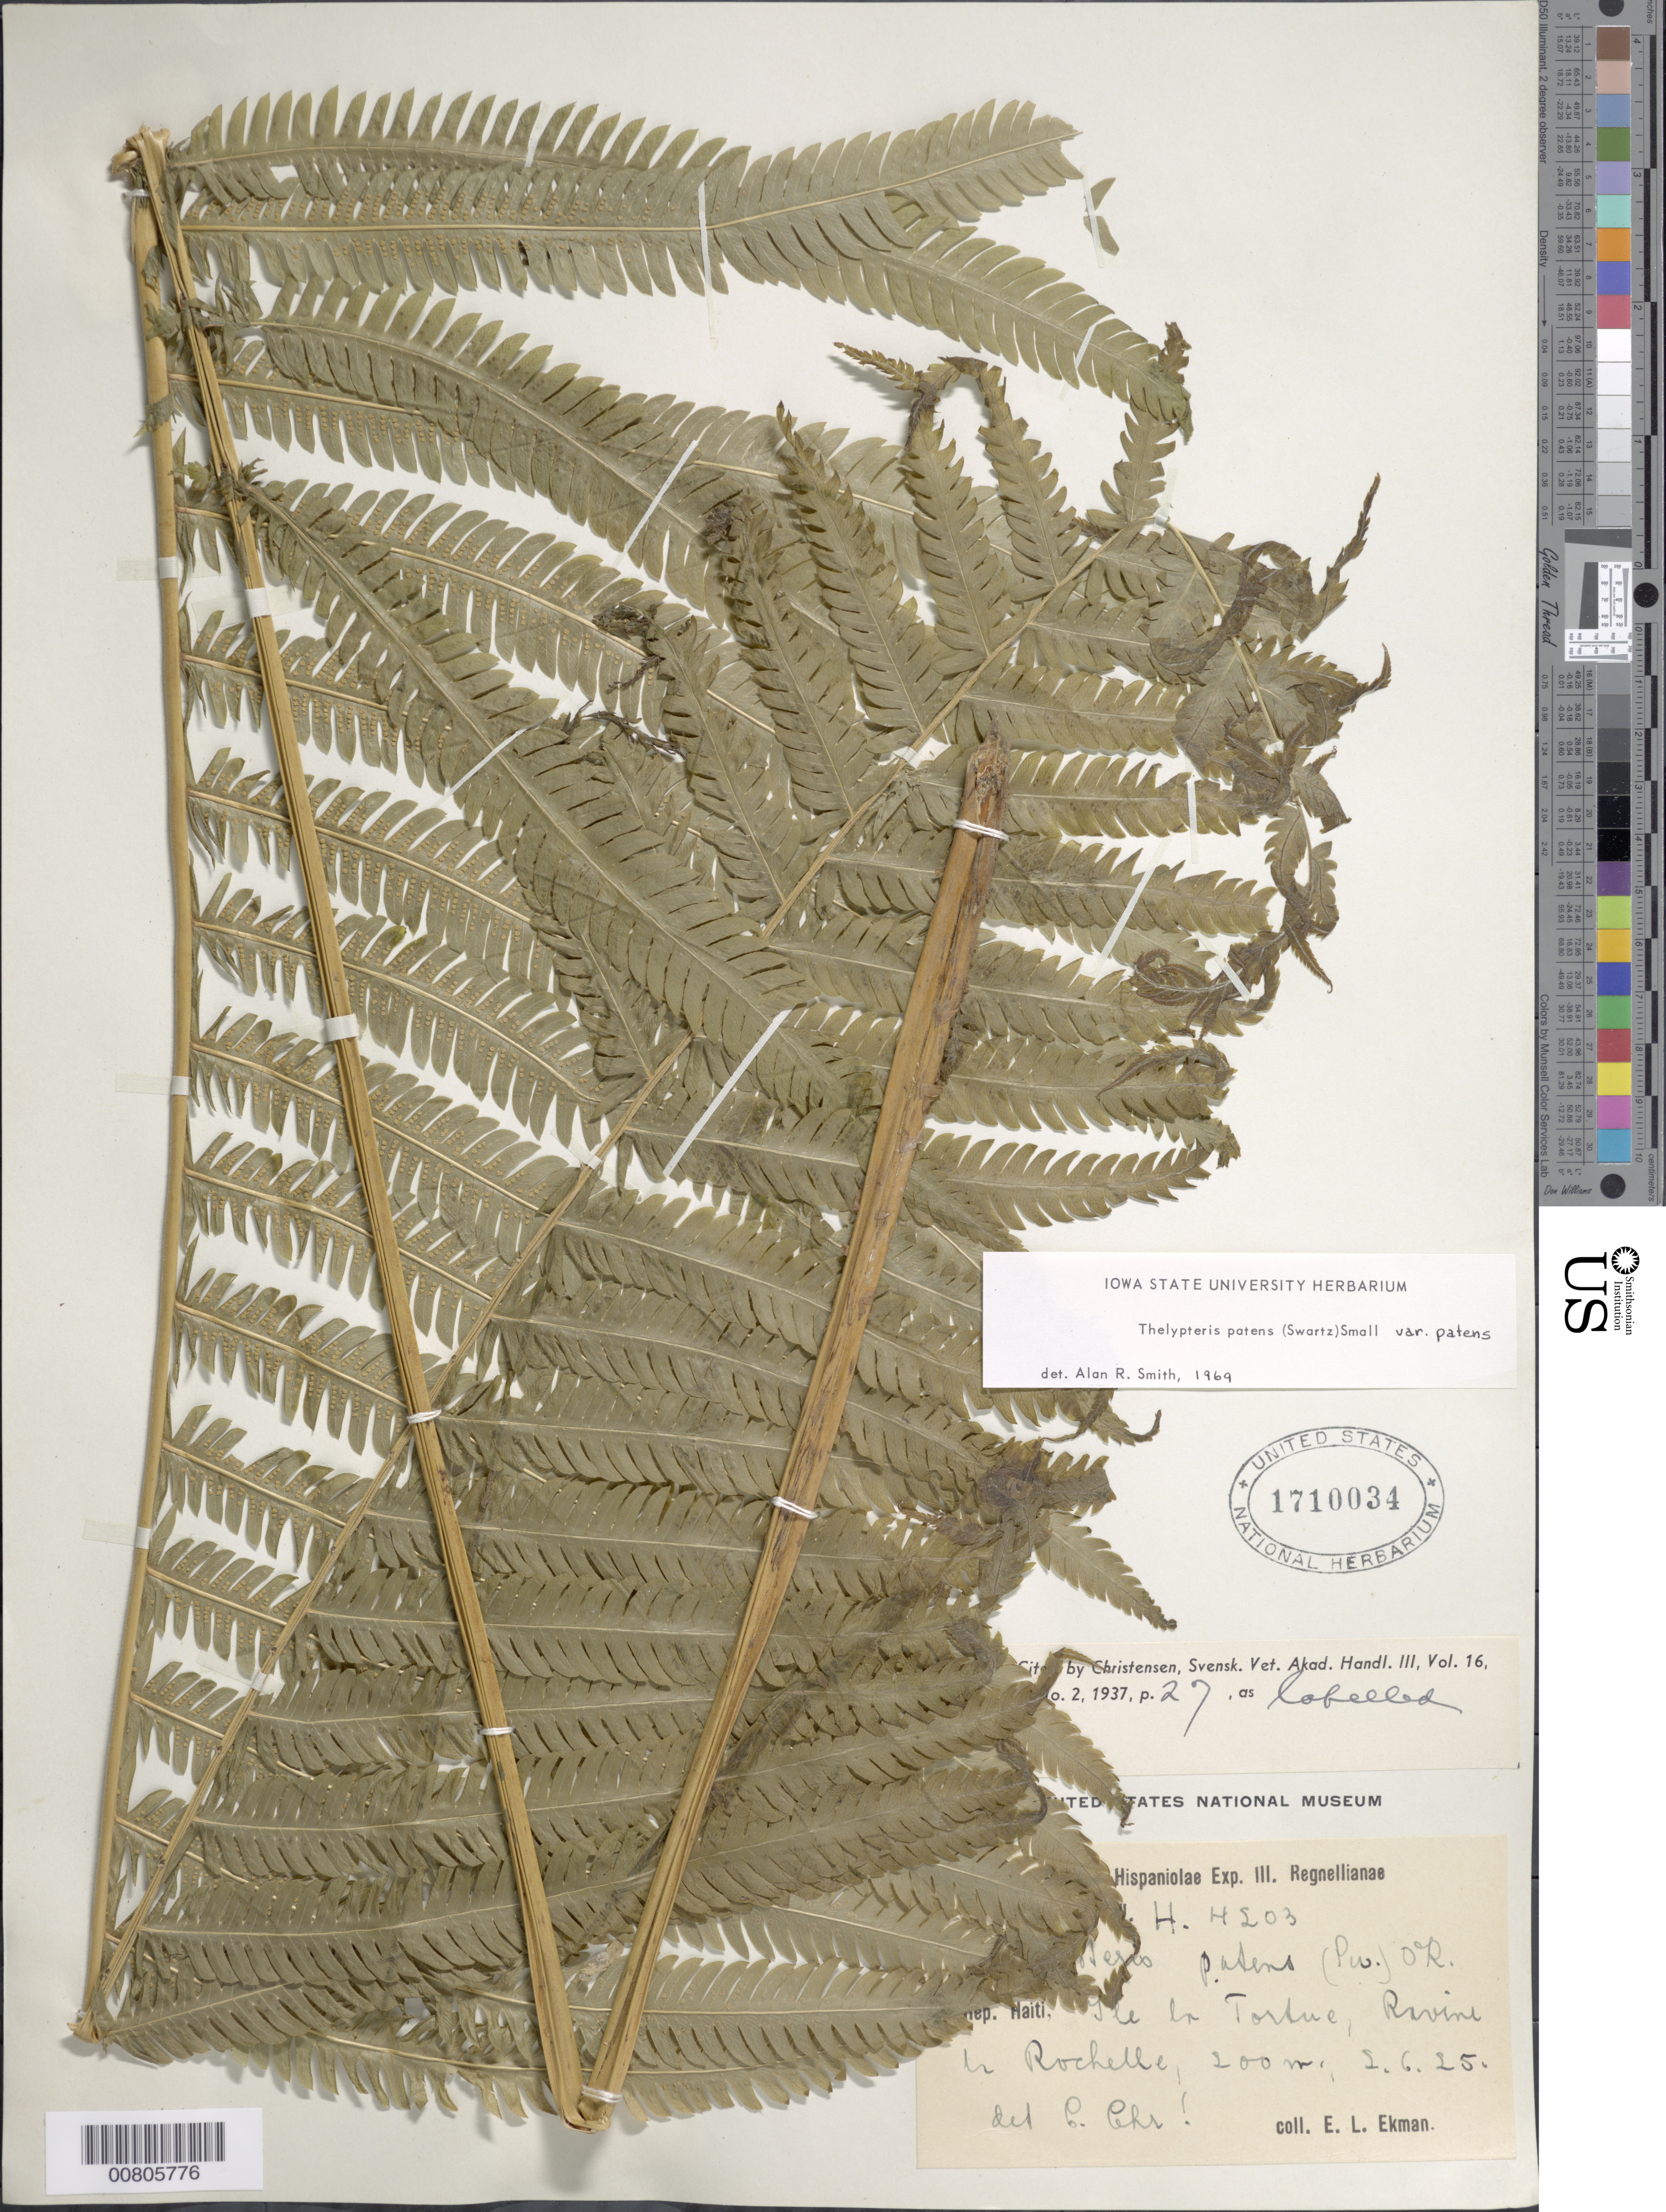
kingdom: Plantae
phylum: Tracheophyta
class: Polypodiopsida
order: Polypodiales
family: Thelypteridaceae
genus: Christella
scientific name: Christella patens var. patens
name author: (Sw.) Holttum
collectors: E. L. Ekman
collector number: H 4203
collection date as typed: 02 Jun 1925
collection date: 1925-06-02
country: Haiti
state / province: Nord-Óuest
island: Île de la Tortue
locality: Ile la Tortue, ravine la rochelle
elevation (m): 200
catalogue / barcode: US 1710034